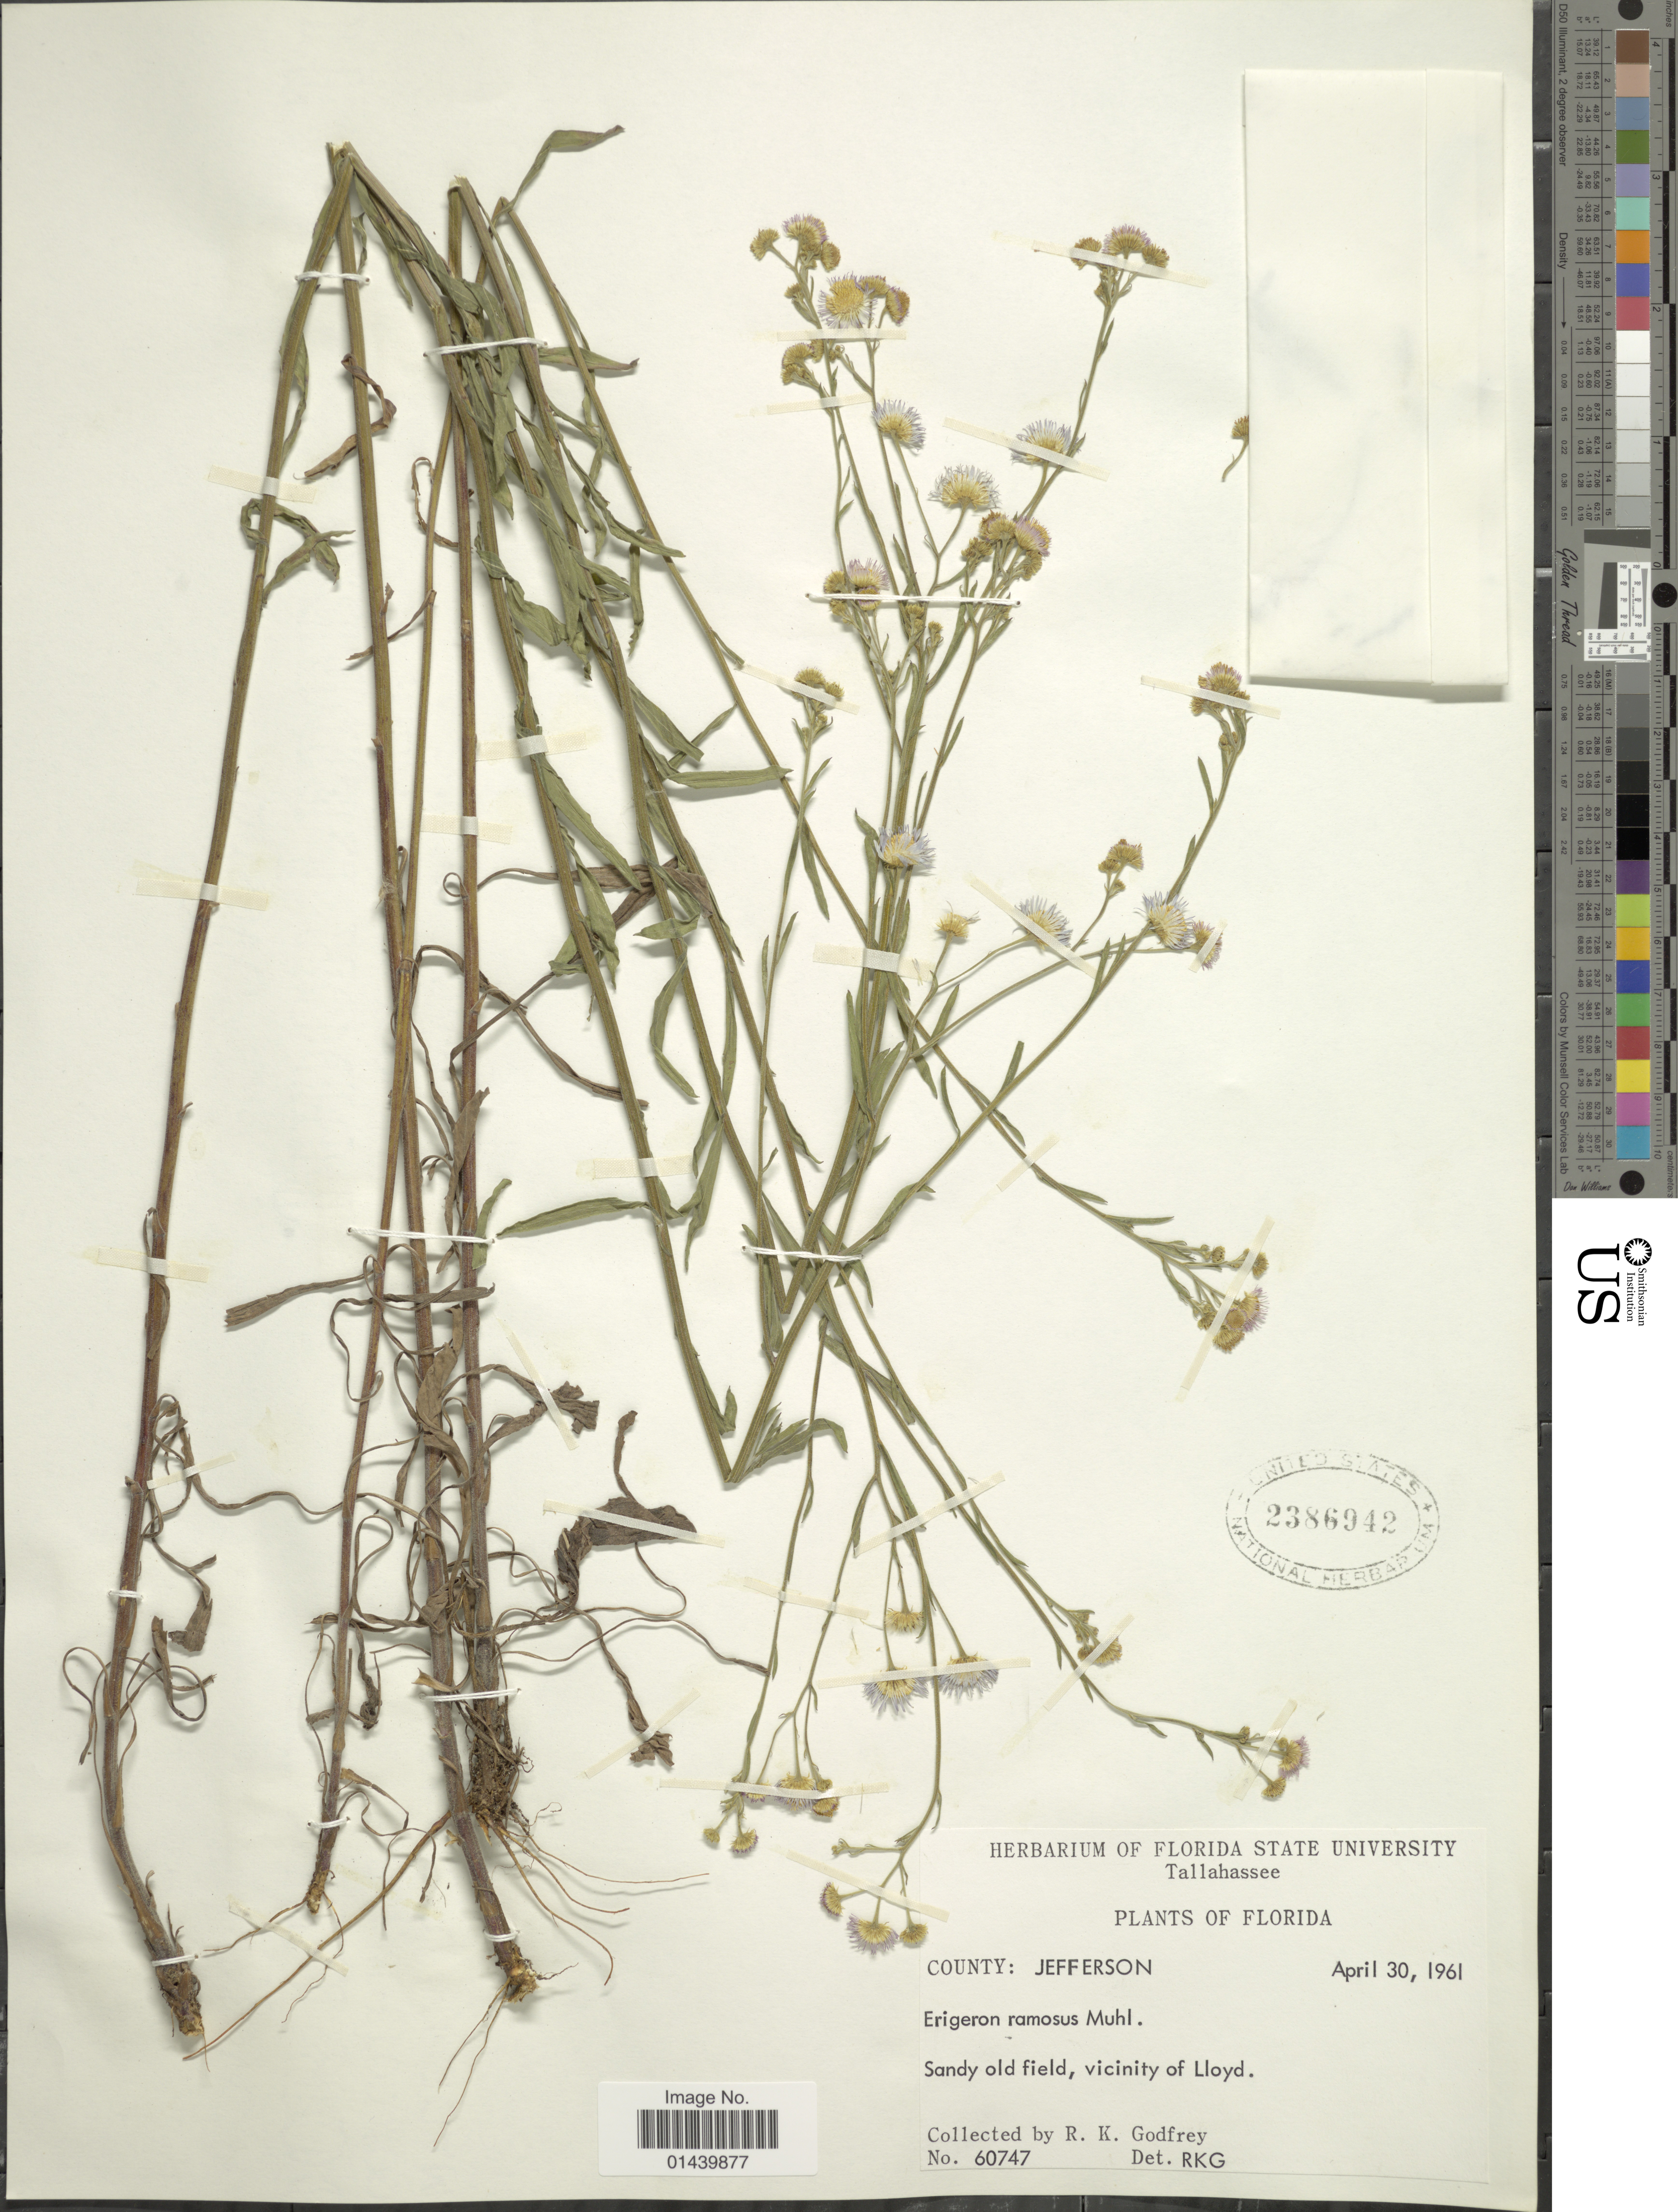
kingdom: Plantae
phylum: Tracheophyta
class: Magnoliopsida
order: Asterales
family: Asteraceae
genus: Erigeron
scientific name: Erigeron strigosus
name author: Muhl. ex Willd.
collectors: R. K. Godfrey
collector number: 60747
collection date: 1961-04-30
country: United States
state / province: Florida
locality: County: Jefferson. Sandy old field, vicinity of Lloyd.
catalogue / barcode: US 2386942